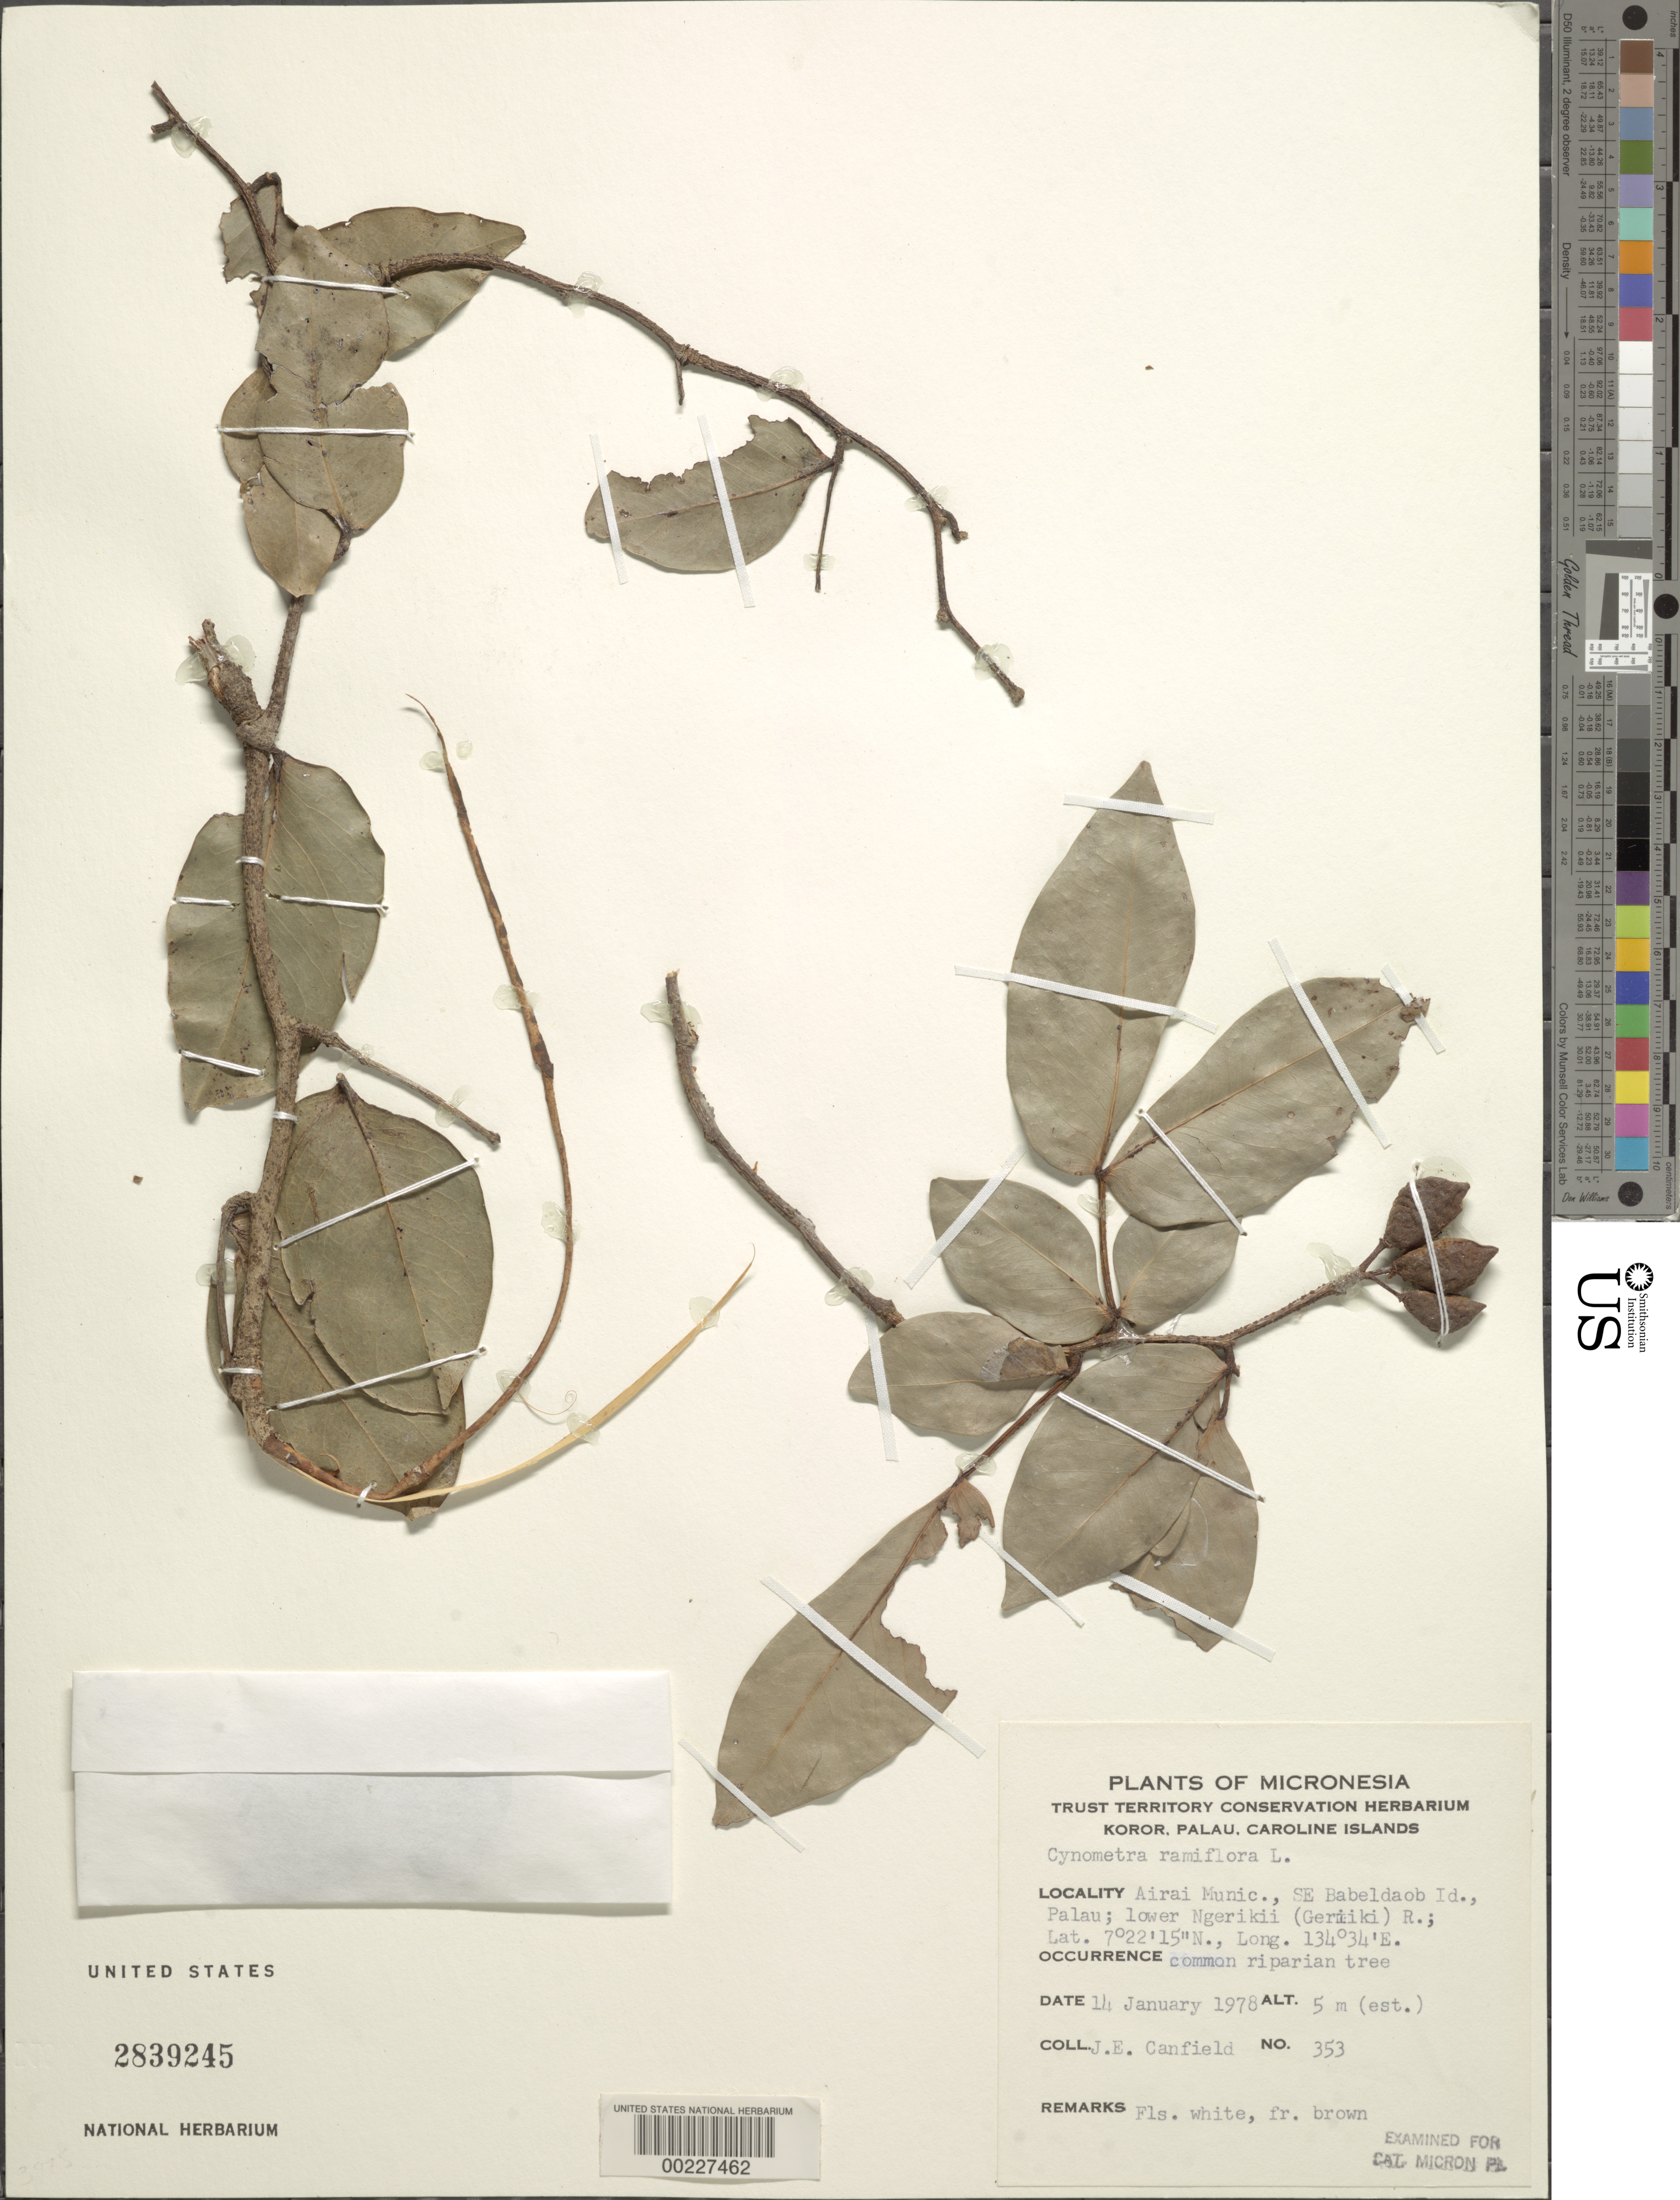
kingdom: Plantae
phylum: Tracheophyta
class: Magnoliopsida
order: Fabales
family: Fabaceae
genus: Cynometra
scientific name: Cynometra ramiflora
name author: L.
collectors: J. E. Canfield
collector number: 353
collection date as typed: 14 Jan 1978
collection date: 1978-01-14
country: Palau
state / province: Airai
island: Babeldaob [Babelthuap]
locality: SE Babelthuap I.; Lower Ngerikii (Geriiki) River; Airai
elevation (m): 5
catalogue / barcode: US 2839245